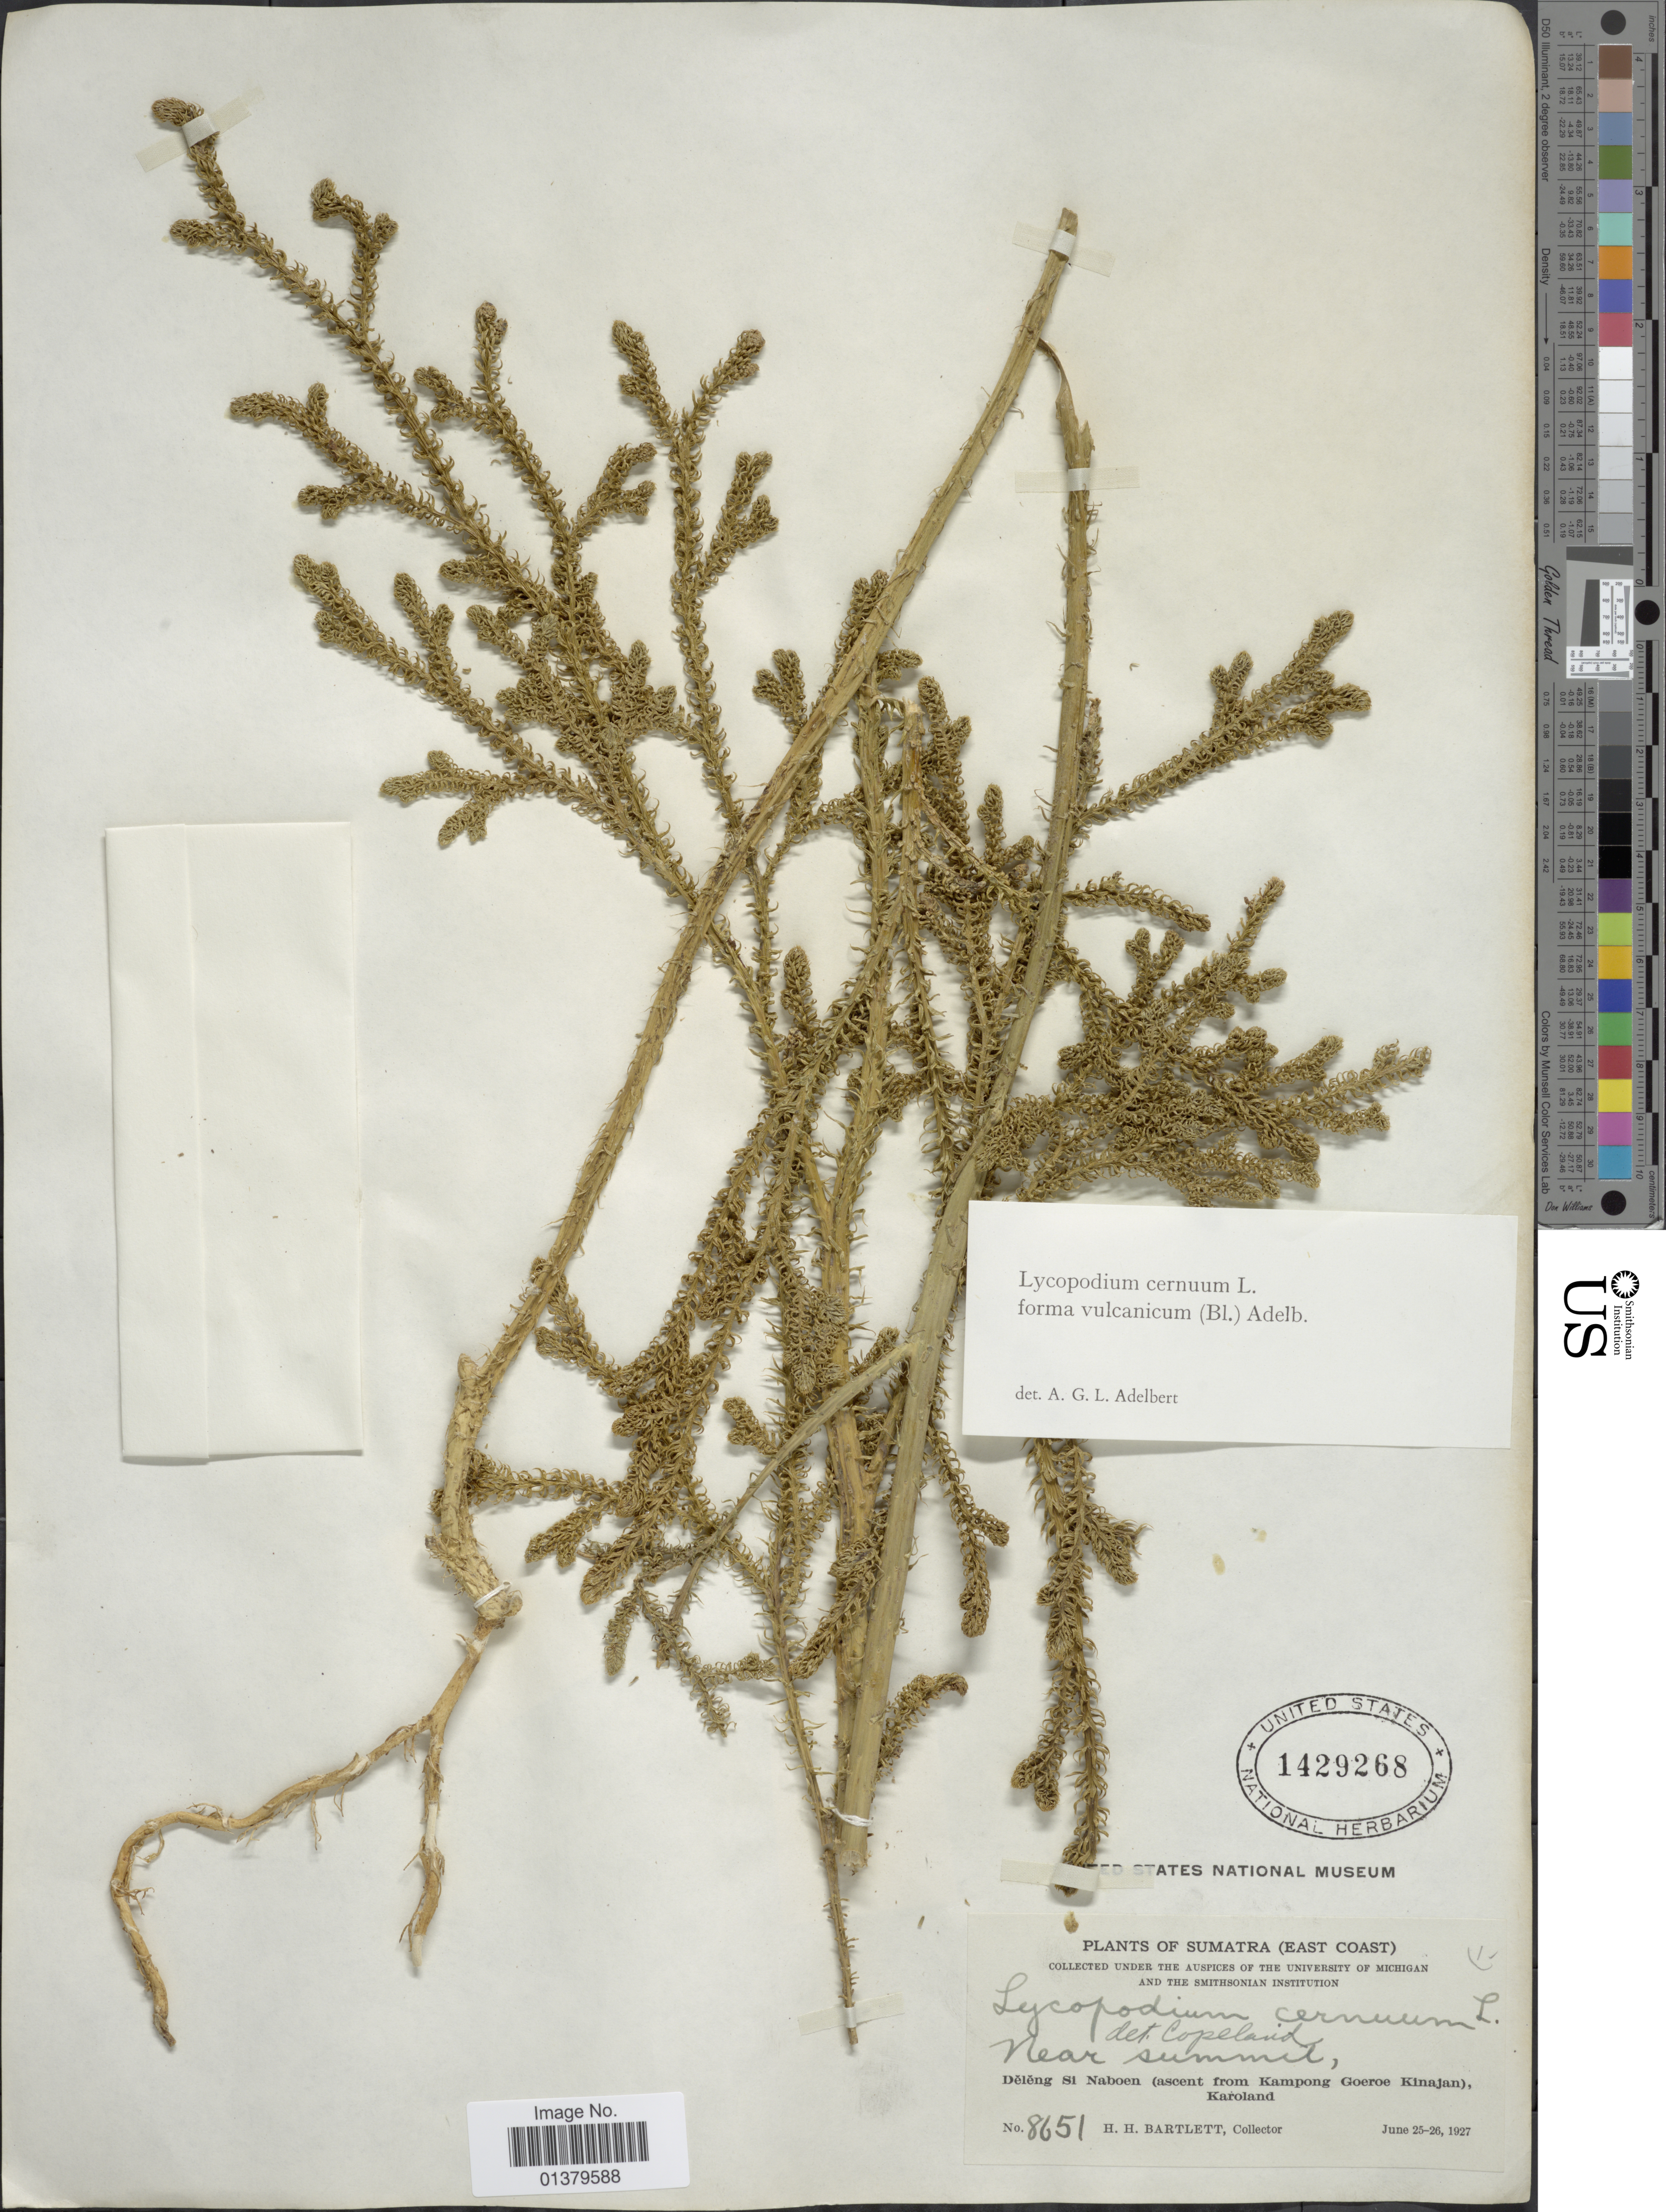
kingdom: Plantae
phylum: Tracheophyta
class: Lycopodiopsida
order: Lycopodiales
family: Lycopodiaceae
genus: Palhinhaea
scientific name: Palhinhaea cernua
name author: (L.) Vasc. & Franco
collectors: H. H. Bartlett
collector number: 8651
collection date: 1927-06-25/1927-06-26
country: Indonesia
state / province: Sumatra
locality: East Coast, Near summit Deleng Si Naboen (ascent from Kampong Goeroe Kinajan), Karoland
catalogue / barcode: US 1429268